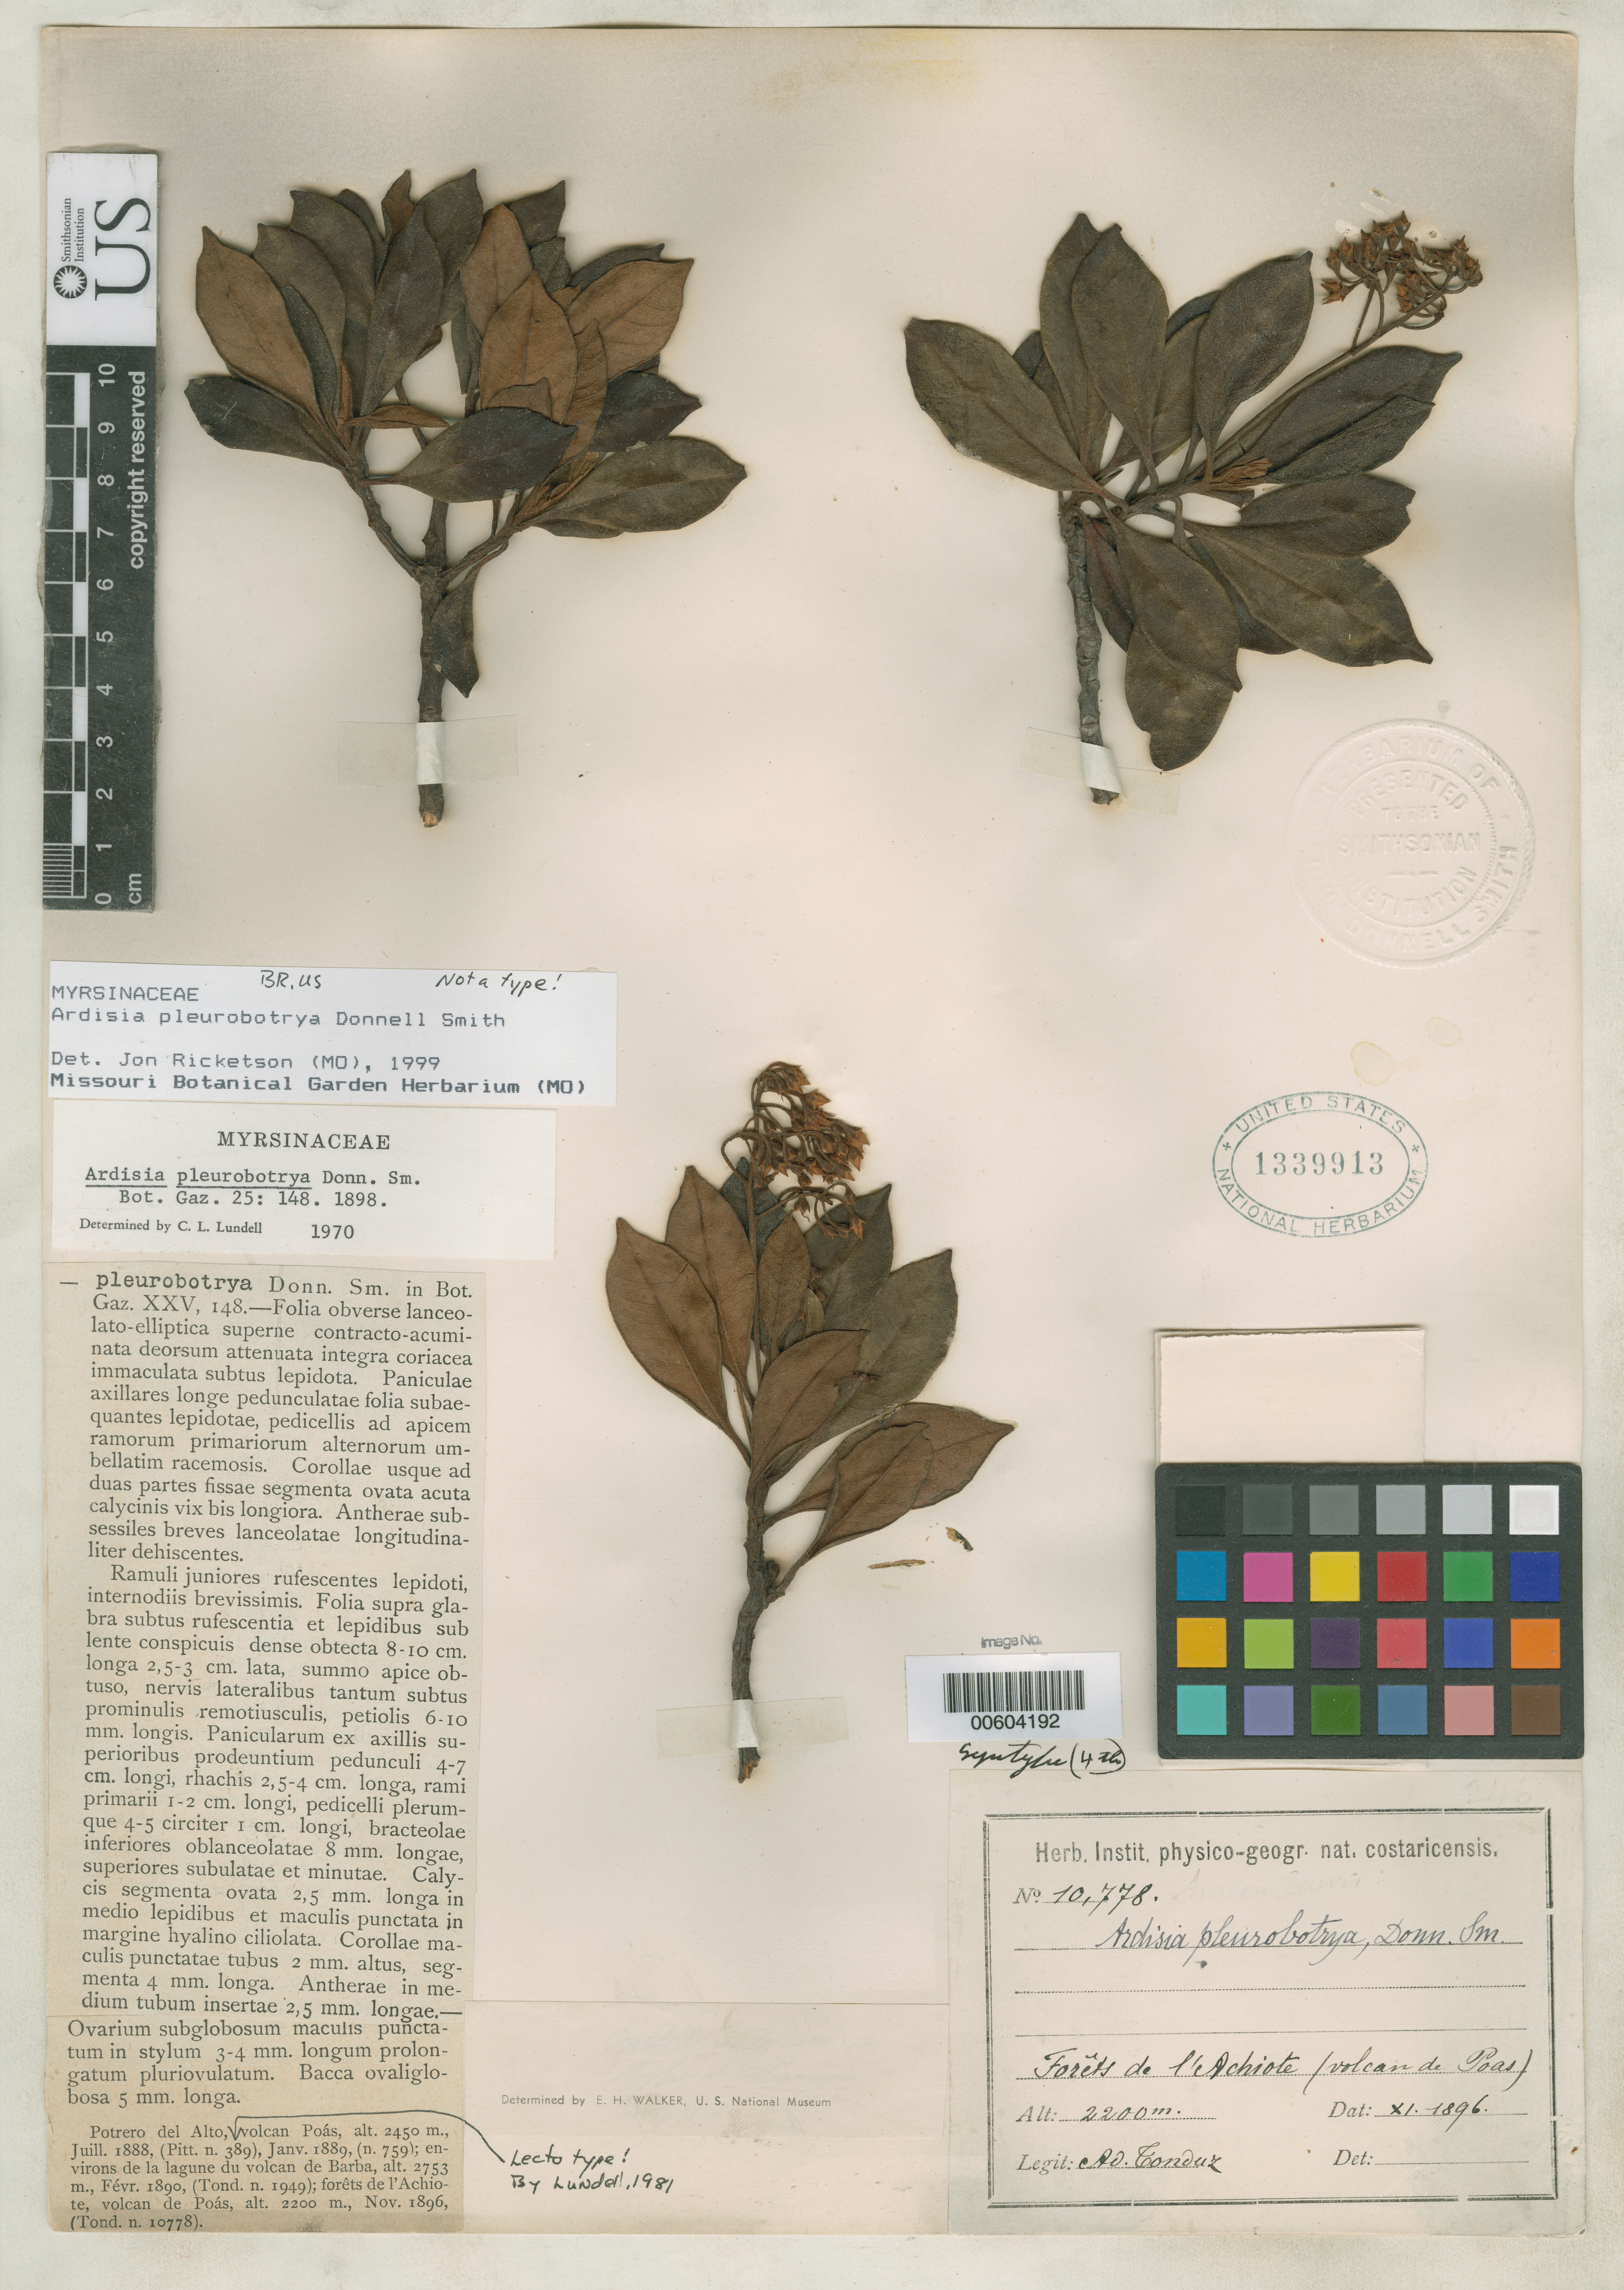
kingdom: Plantae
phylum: Tracheophyta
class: Magnoliopsida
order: Ericales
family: Primulaceae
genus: Ardisia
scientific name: Ardisia pleurobotrya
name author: Donn. Sm.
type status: Syntype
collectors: A. Tonduz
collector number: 10778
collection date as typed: Nov 1896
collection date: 1896-11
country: Costa Rica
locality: Forets de l'Achiote, Volcan de Poas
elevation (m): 2200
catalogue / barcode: US 1339913